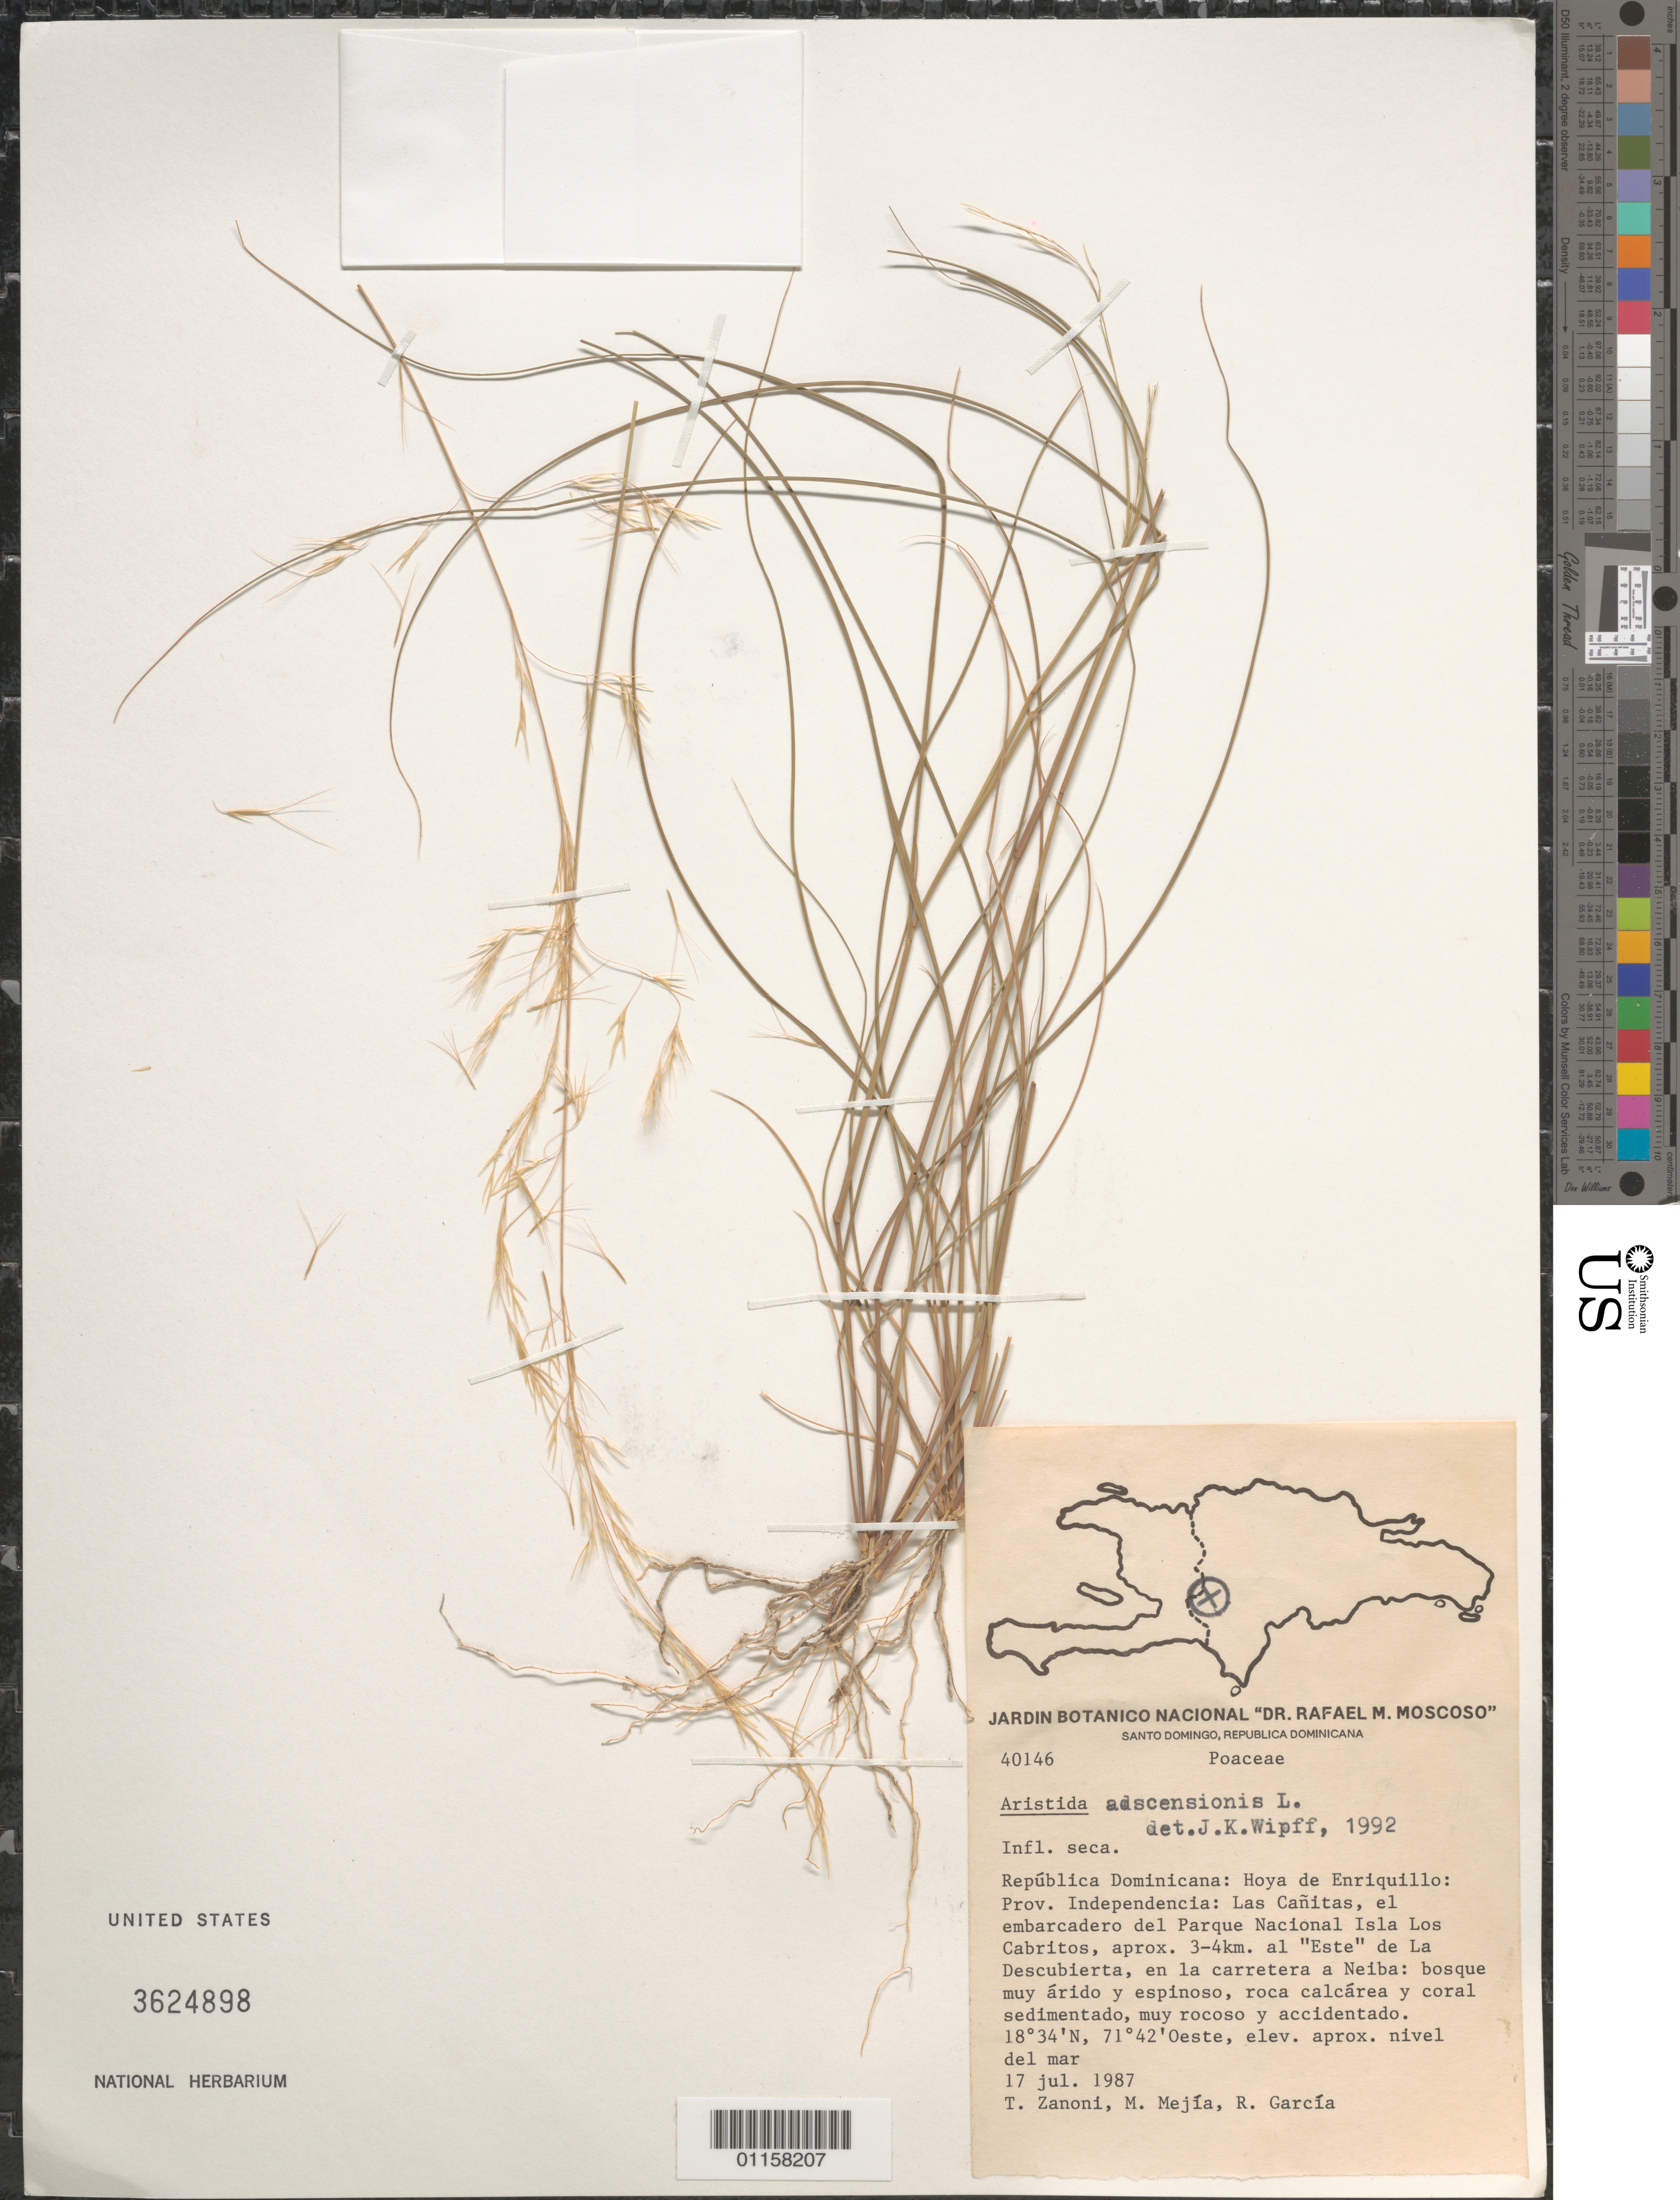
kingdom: Plantae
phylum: Tracheophyta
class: Liliopsida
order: Poales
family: Poaceae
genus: Aristida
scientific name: Aristida adscensionis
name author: L.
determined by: Wipff, J. K.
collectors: T. A. Zanoni, M. Mejia & R. G. García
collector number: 40146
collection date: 1987-07-17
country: Dominican Republic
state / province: Independencia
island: Hispaniola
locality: Hoya de Enriquillo, Las Cañitas, el embarcadero del Parque Nacional Isla Los Cabritos, aprox. 3-4 km al "Este" de La Descubierta, en la carretera a Neiba.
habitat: Bosque muy árido y espinoso, roca calcárea y coral sedimentado, muy rocoso y accidentado.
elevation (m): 0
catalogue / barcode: US 3624898